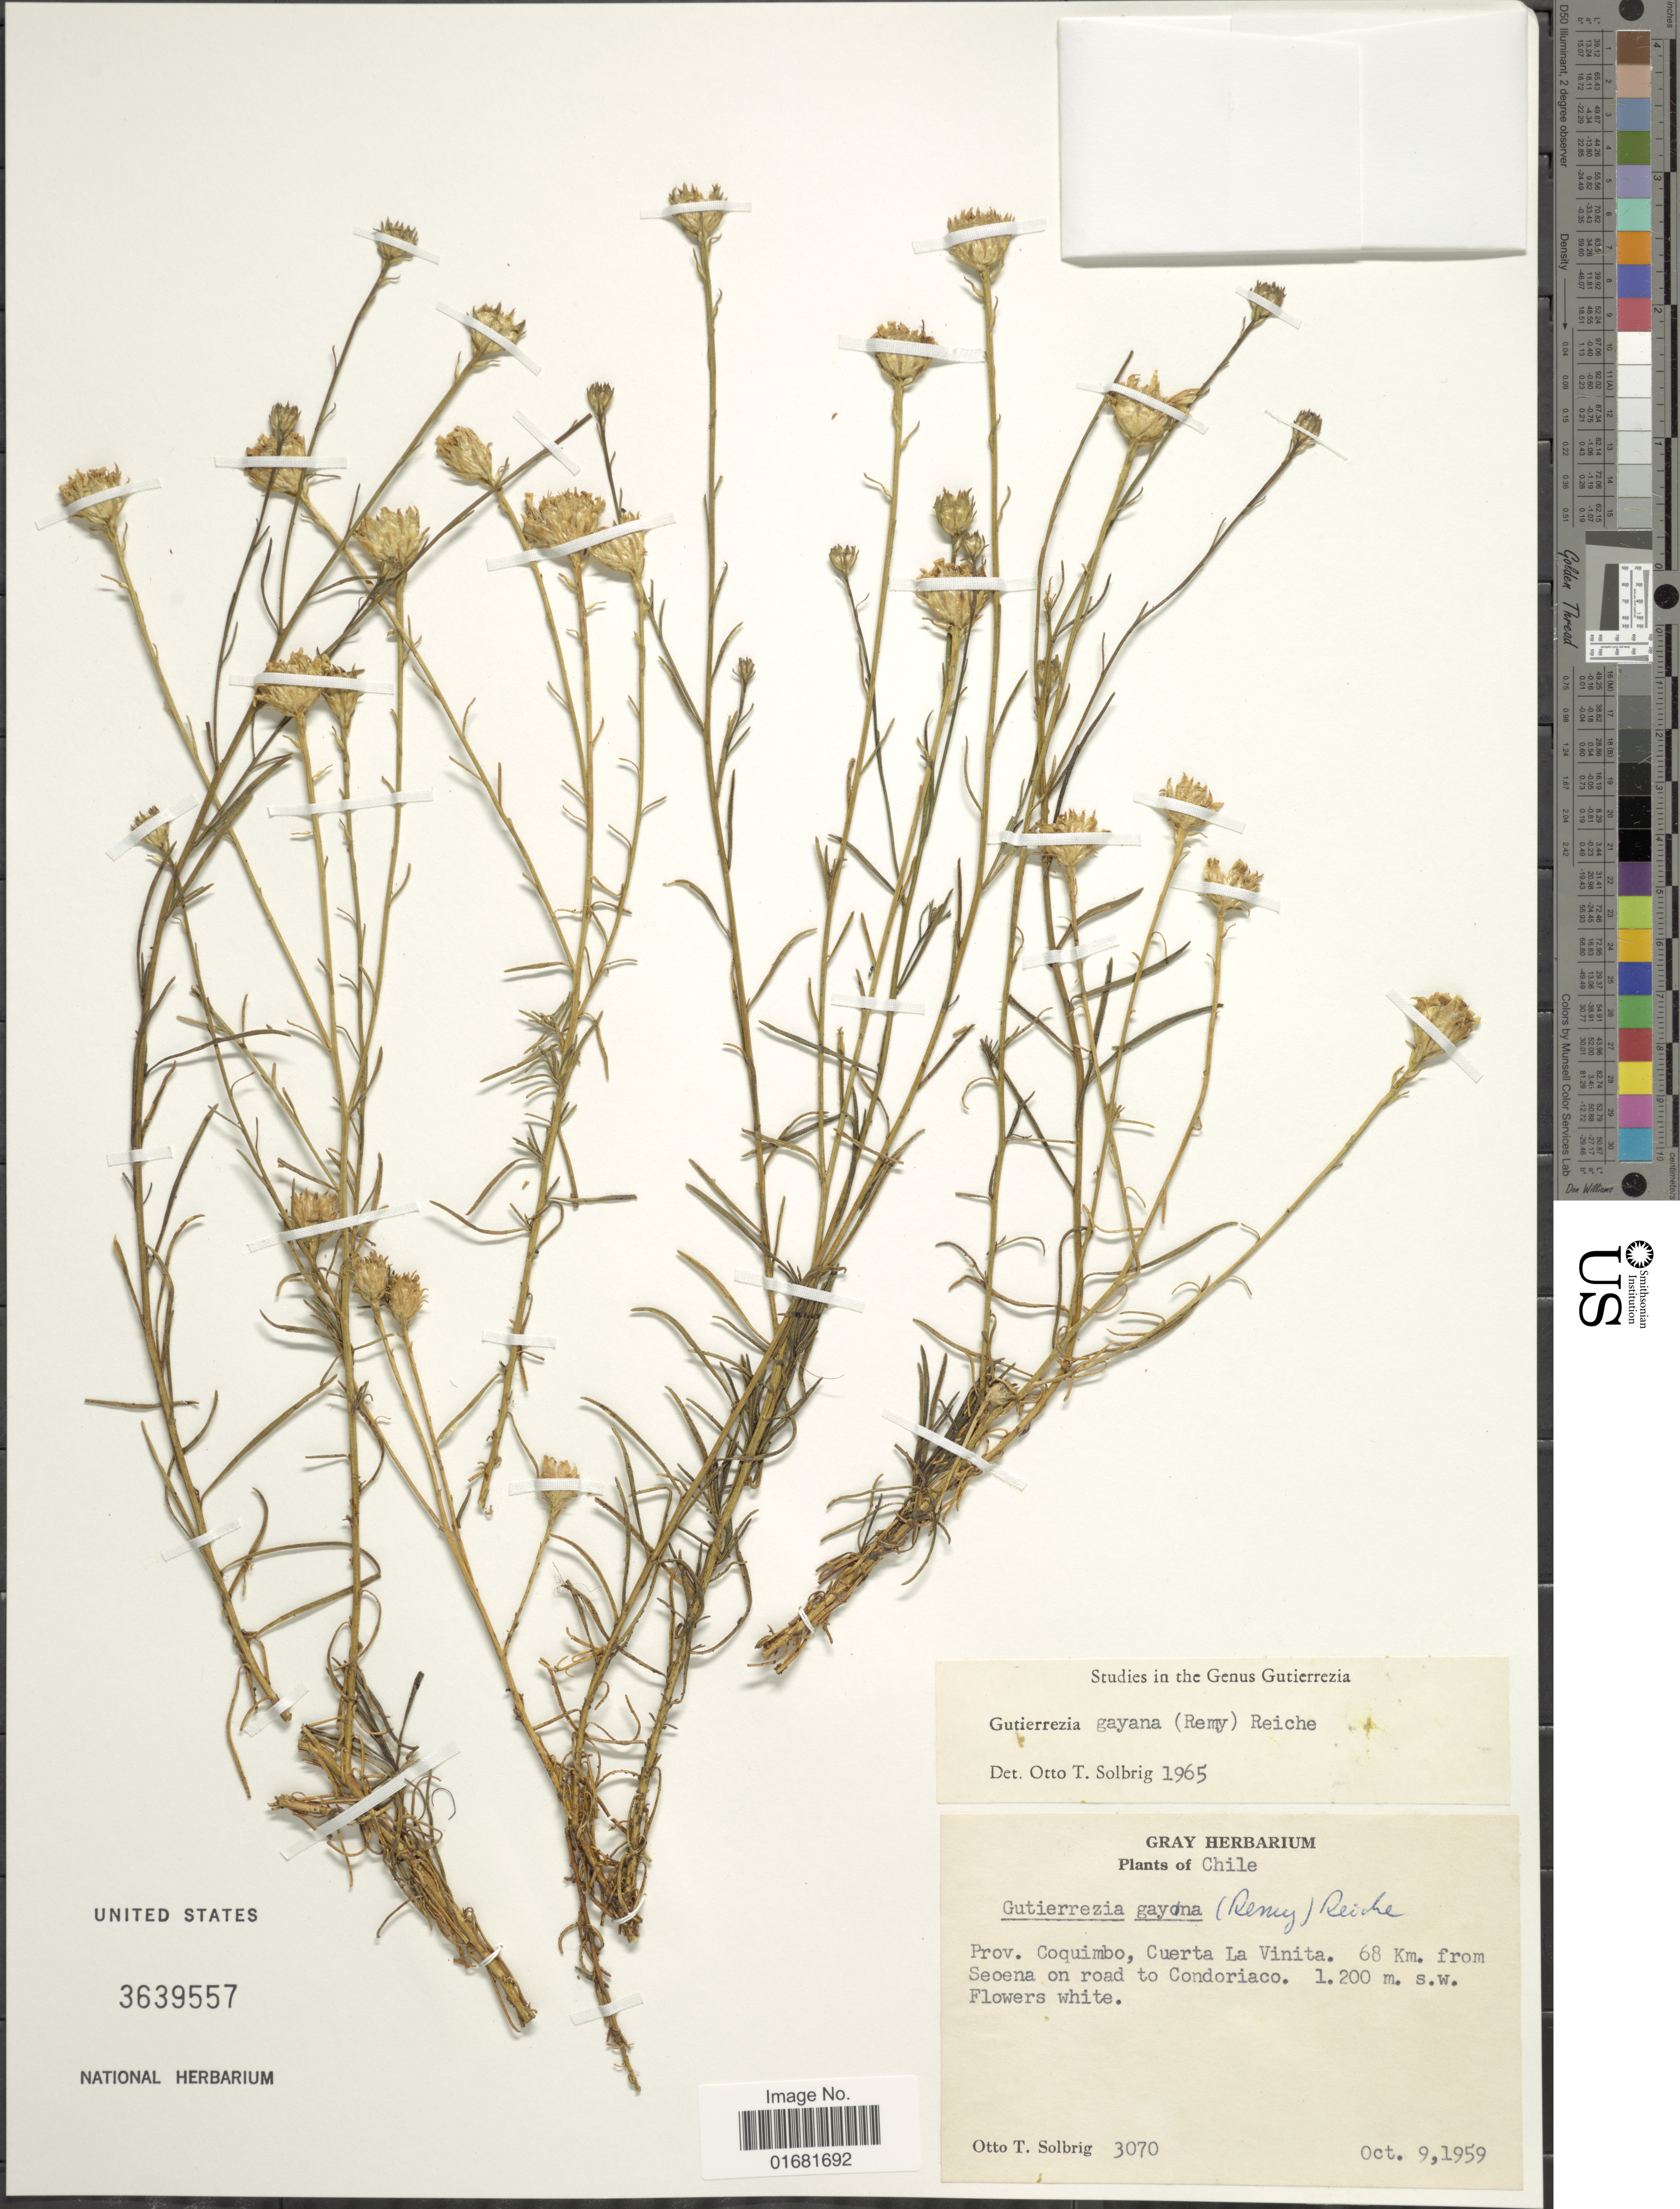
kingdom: Plantae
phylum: Tracheophyta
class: Magnoliopsida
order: Asterales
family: Asteraceae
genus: Gutierrezia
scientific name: Gutierrezia gayana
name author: Reiche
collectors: O. T. Solbrig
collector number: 3070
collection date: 1959-10-09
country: Chile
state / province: Coquimbo (IV)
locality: Cuerta La Vinita. 68 Km. from Seoena on road to Condoriaco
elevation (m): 1200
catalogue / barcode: US 3639557